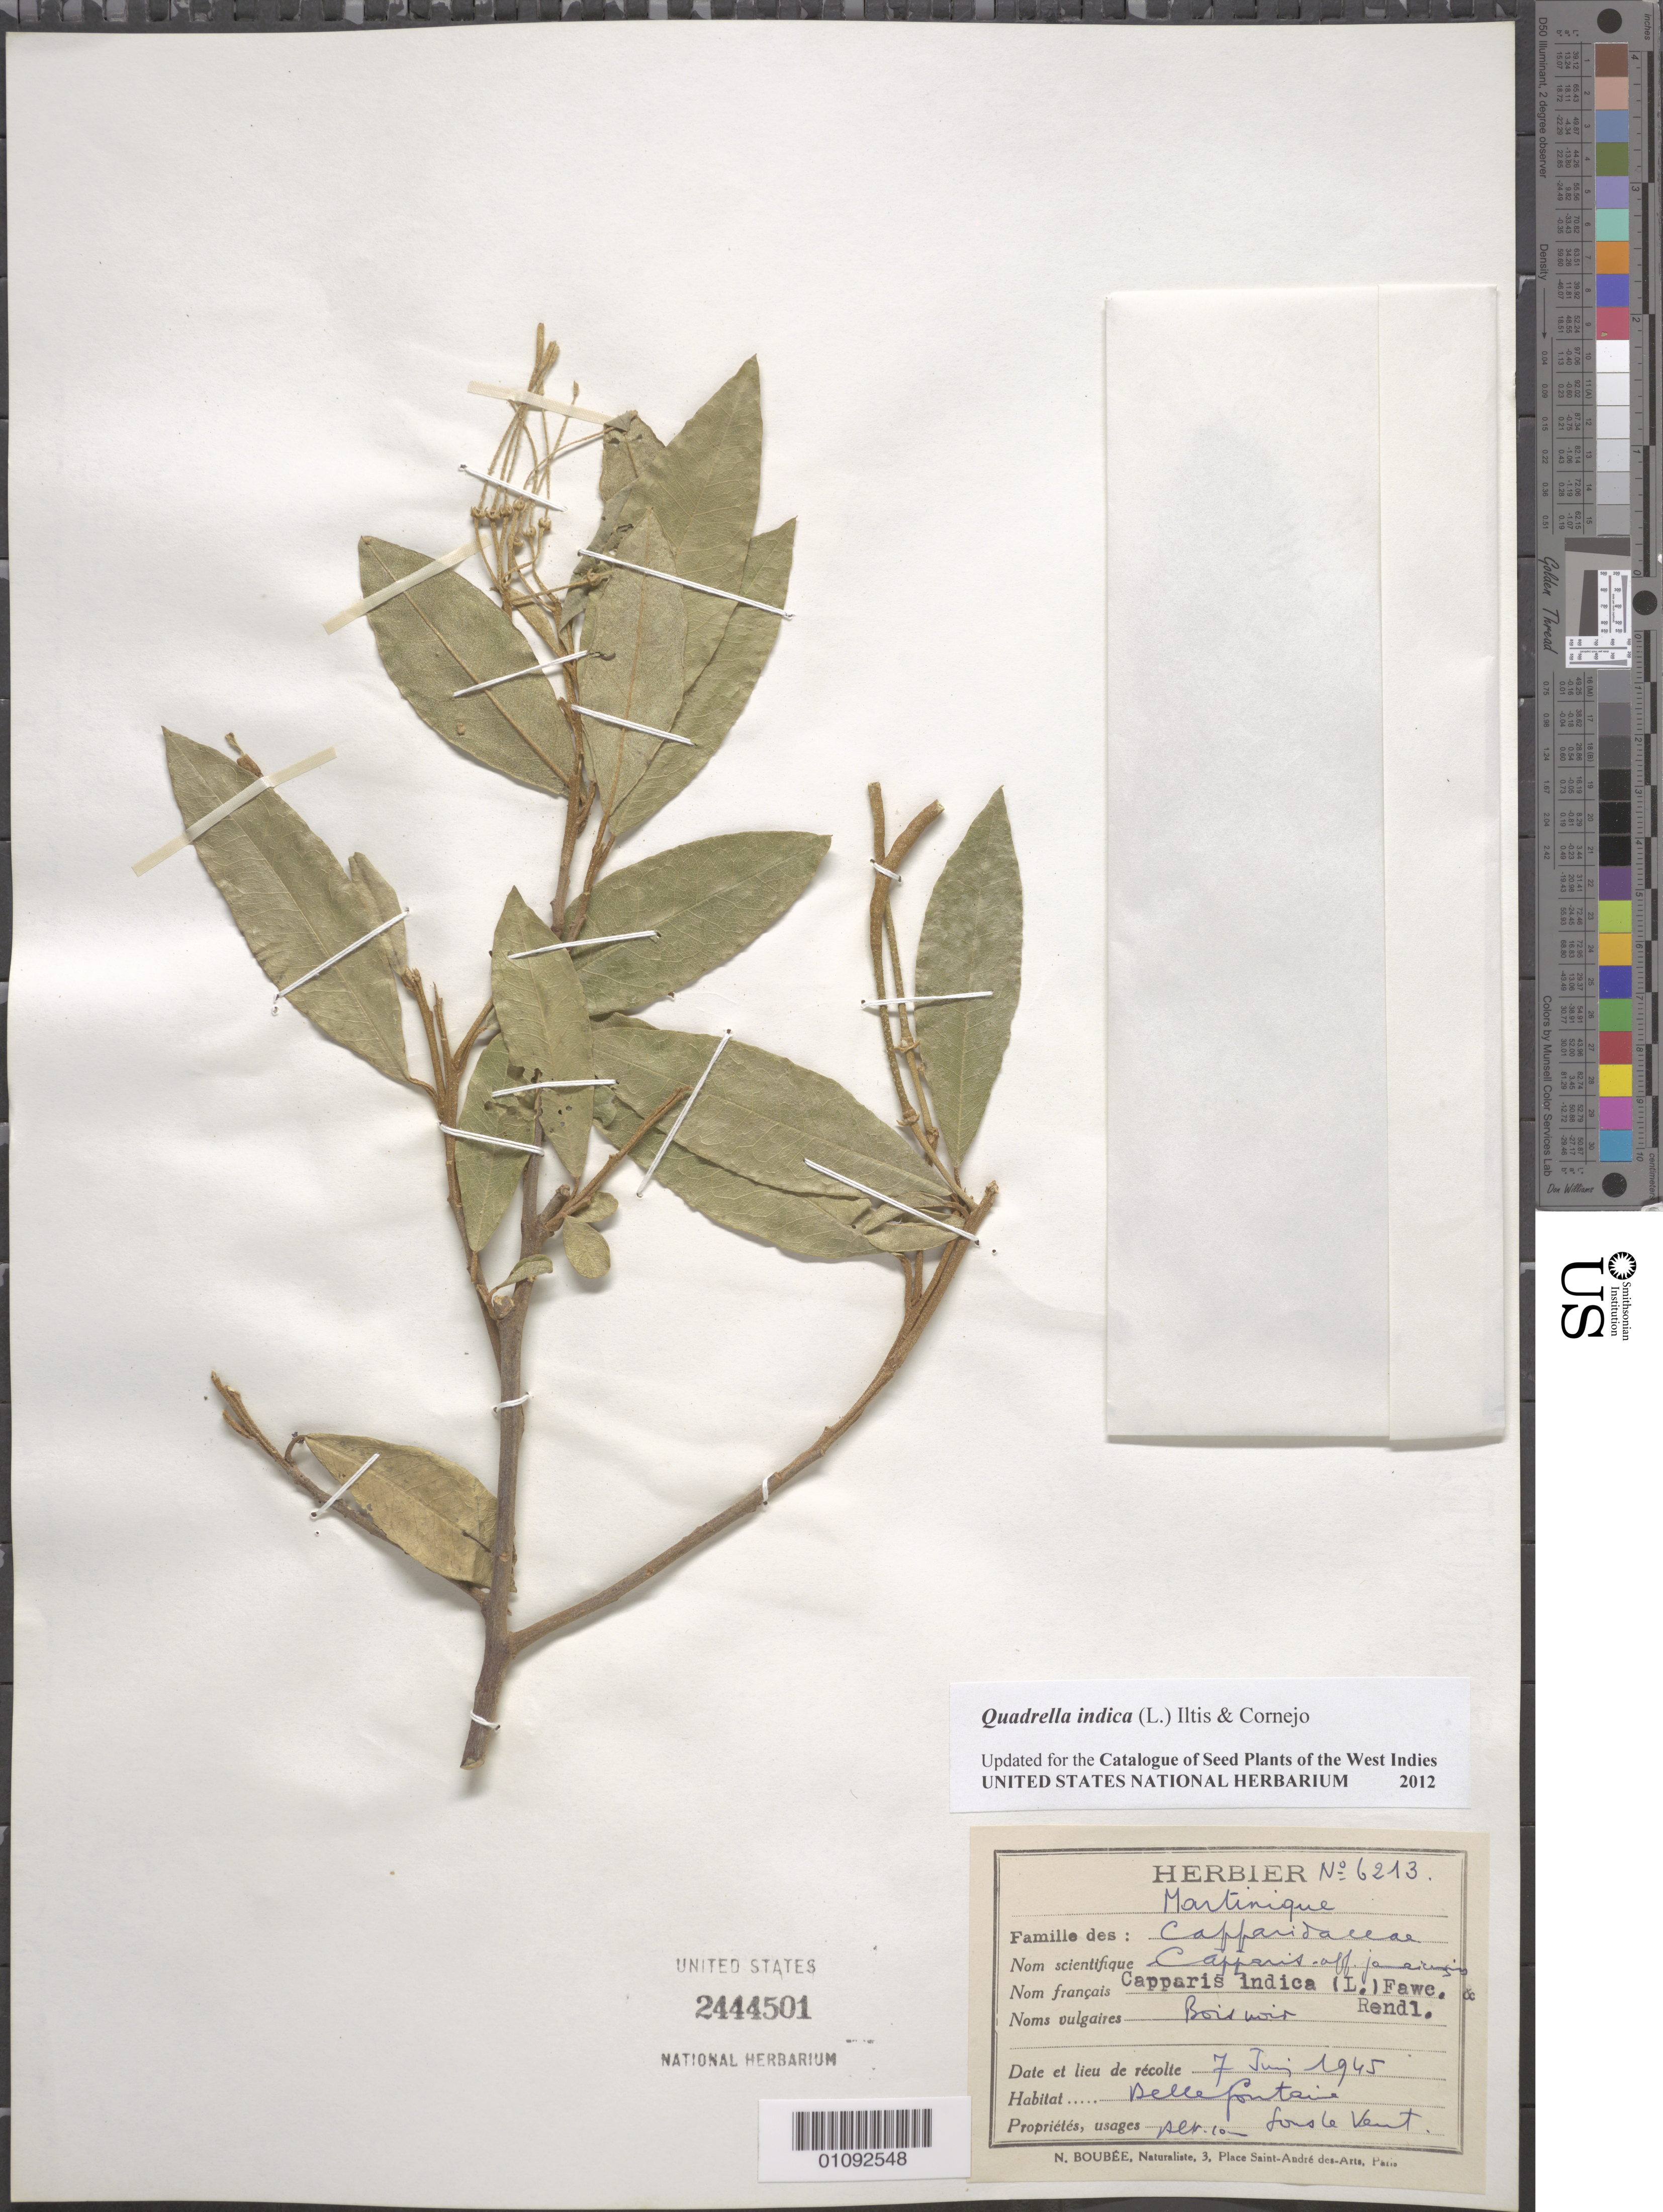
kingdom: Plantae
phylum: Tracheophyta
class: Magnoliopsida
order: Brassicales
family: Capparaceae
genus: Quadrella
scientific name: Quadrella indica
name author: (L.) Iltis & Cornejo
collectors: N. Boubee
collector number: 6213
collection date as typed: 07 Jul 1945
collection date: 1945-07-07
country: Martinique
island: Martinique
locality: Bellefontaine.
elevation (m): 10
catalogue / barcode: US 2444501